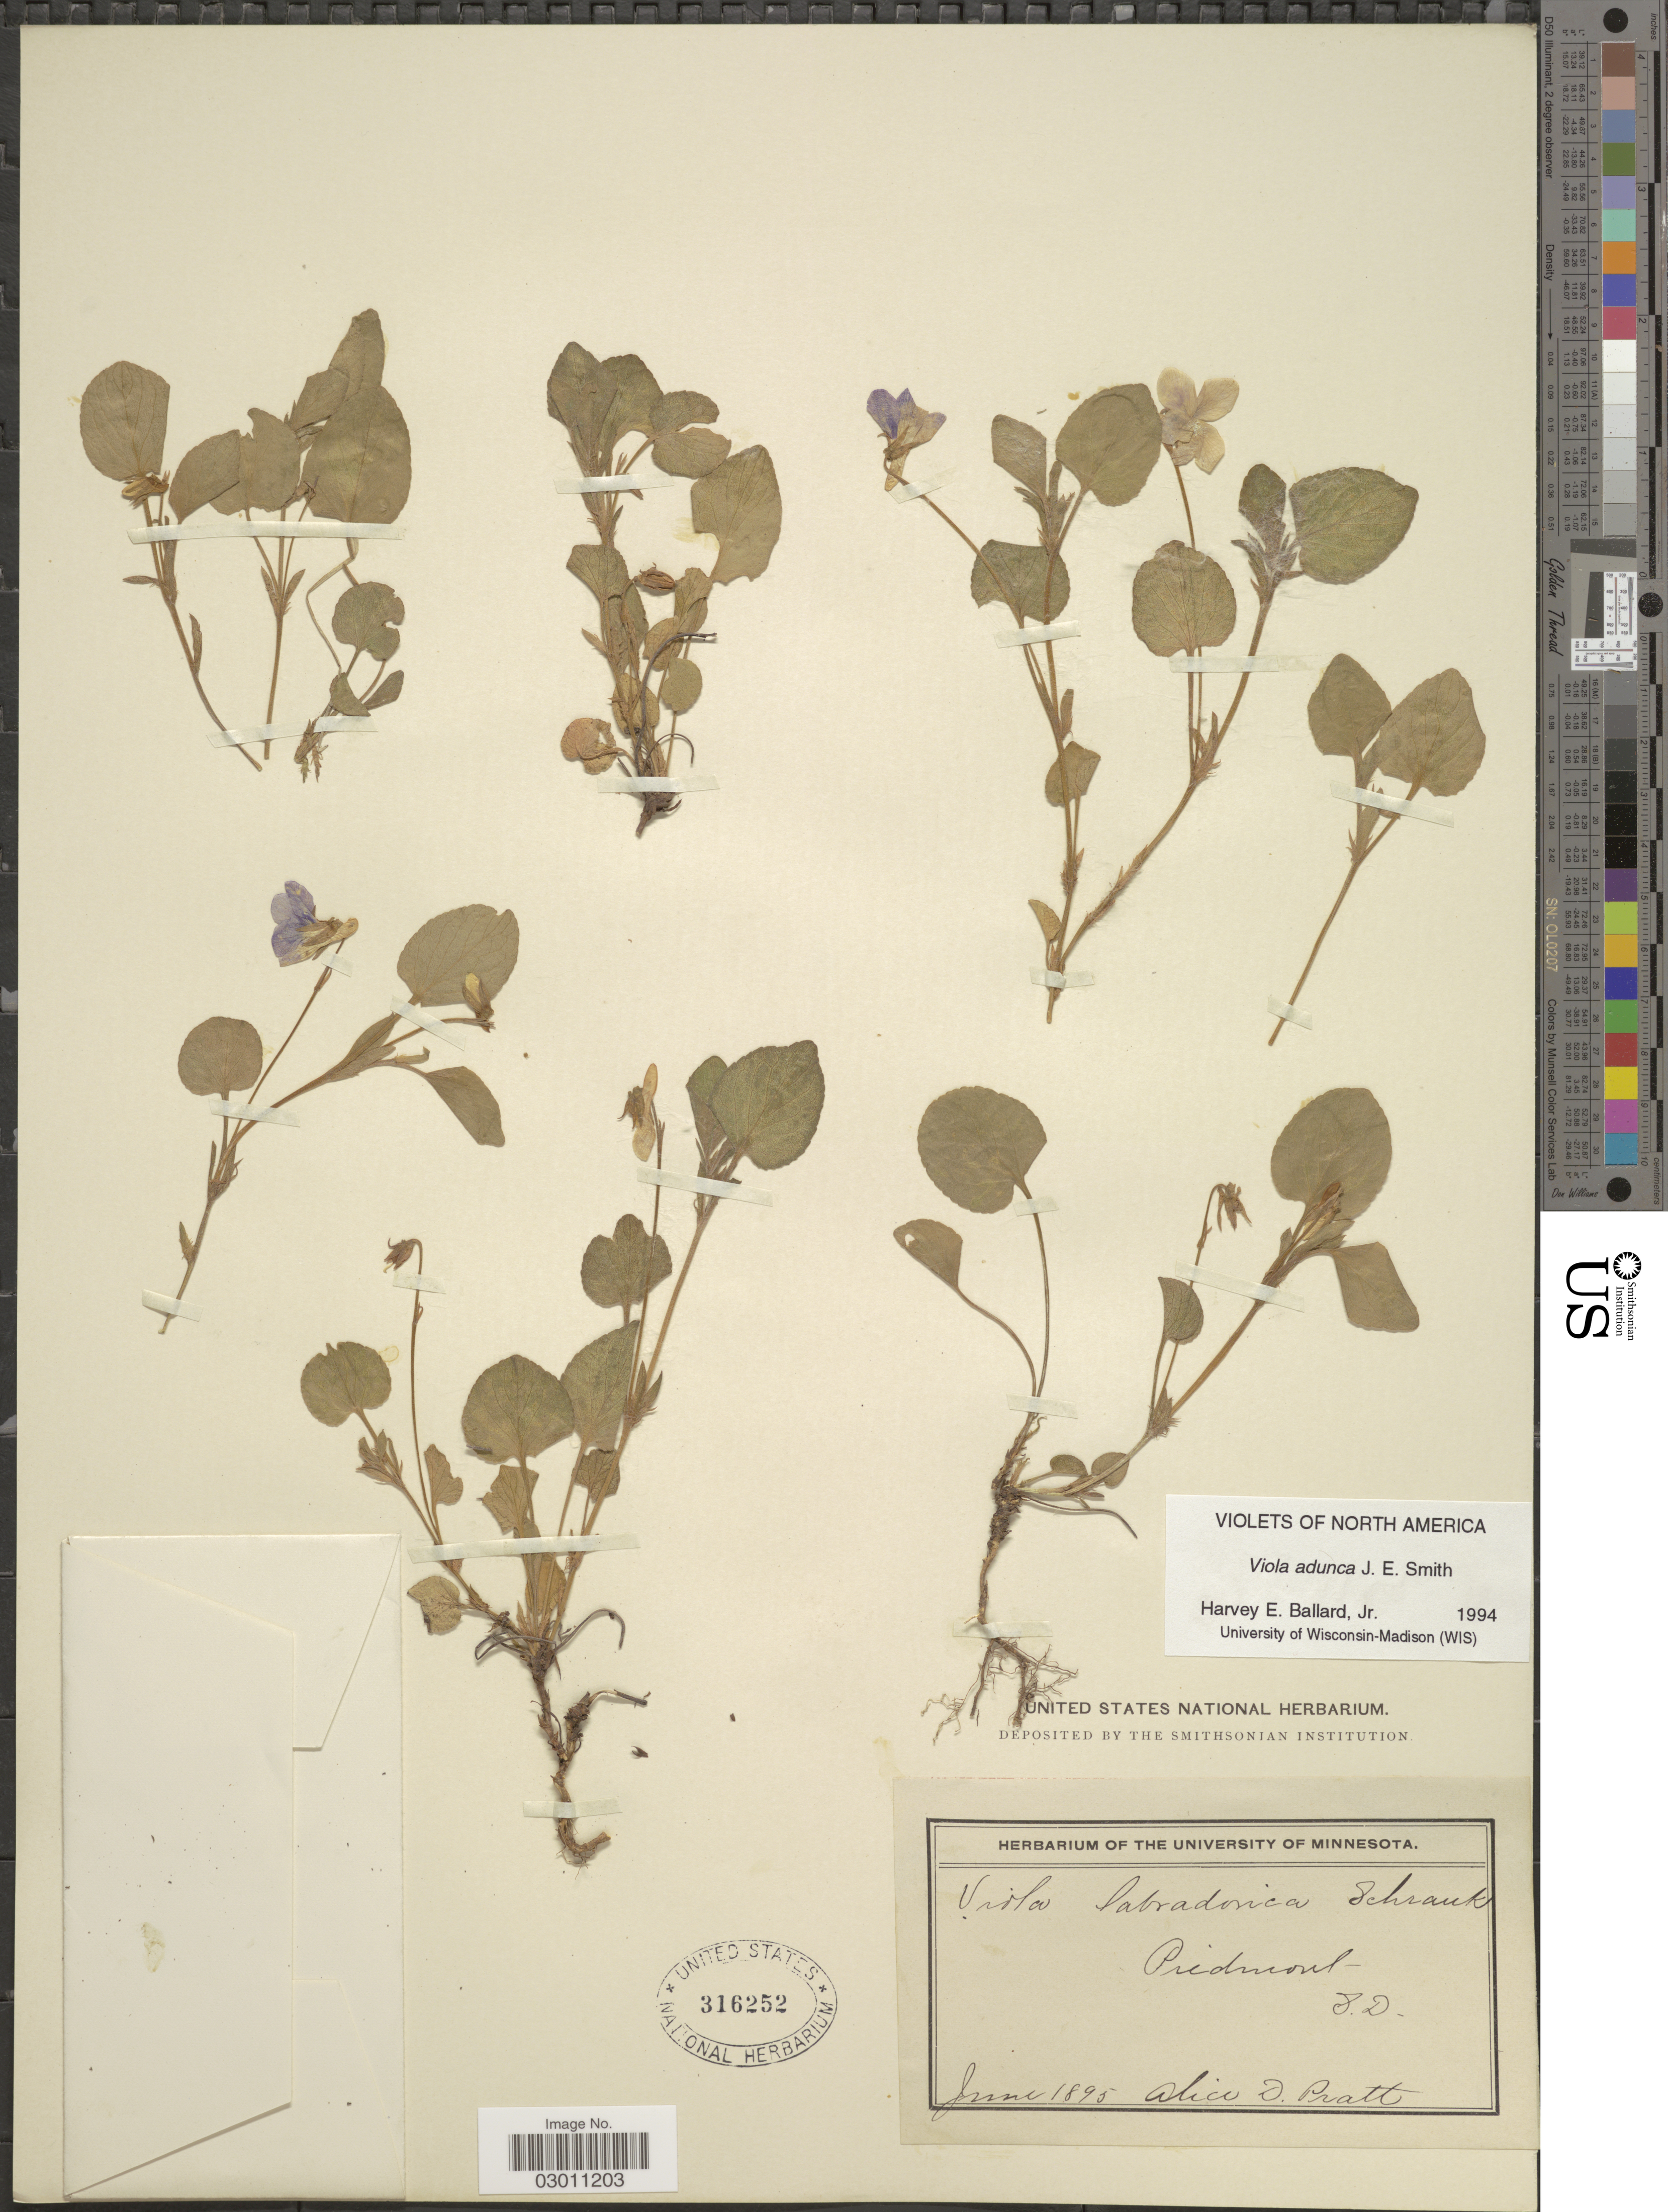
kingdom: Plantae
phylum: Tracheophyta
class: Magnoliopsida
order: Malpighiales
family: Violaceae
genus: Viola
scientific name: Viola adunca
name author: Sm.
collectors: A. Pratt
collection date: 1895-06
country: United States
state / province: South Dakota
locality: Piedmont. S.D.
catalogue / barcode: US 316252